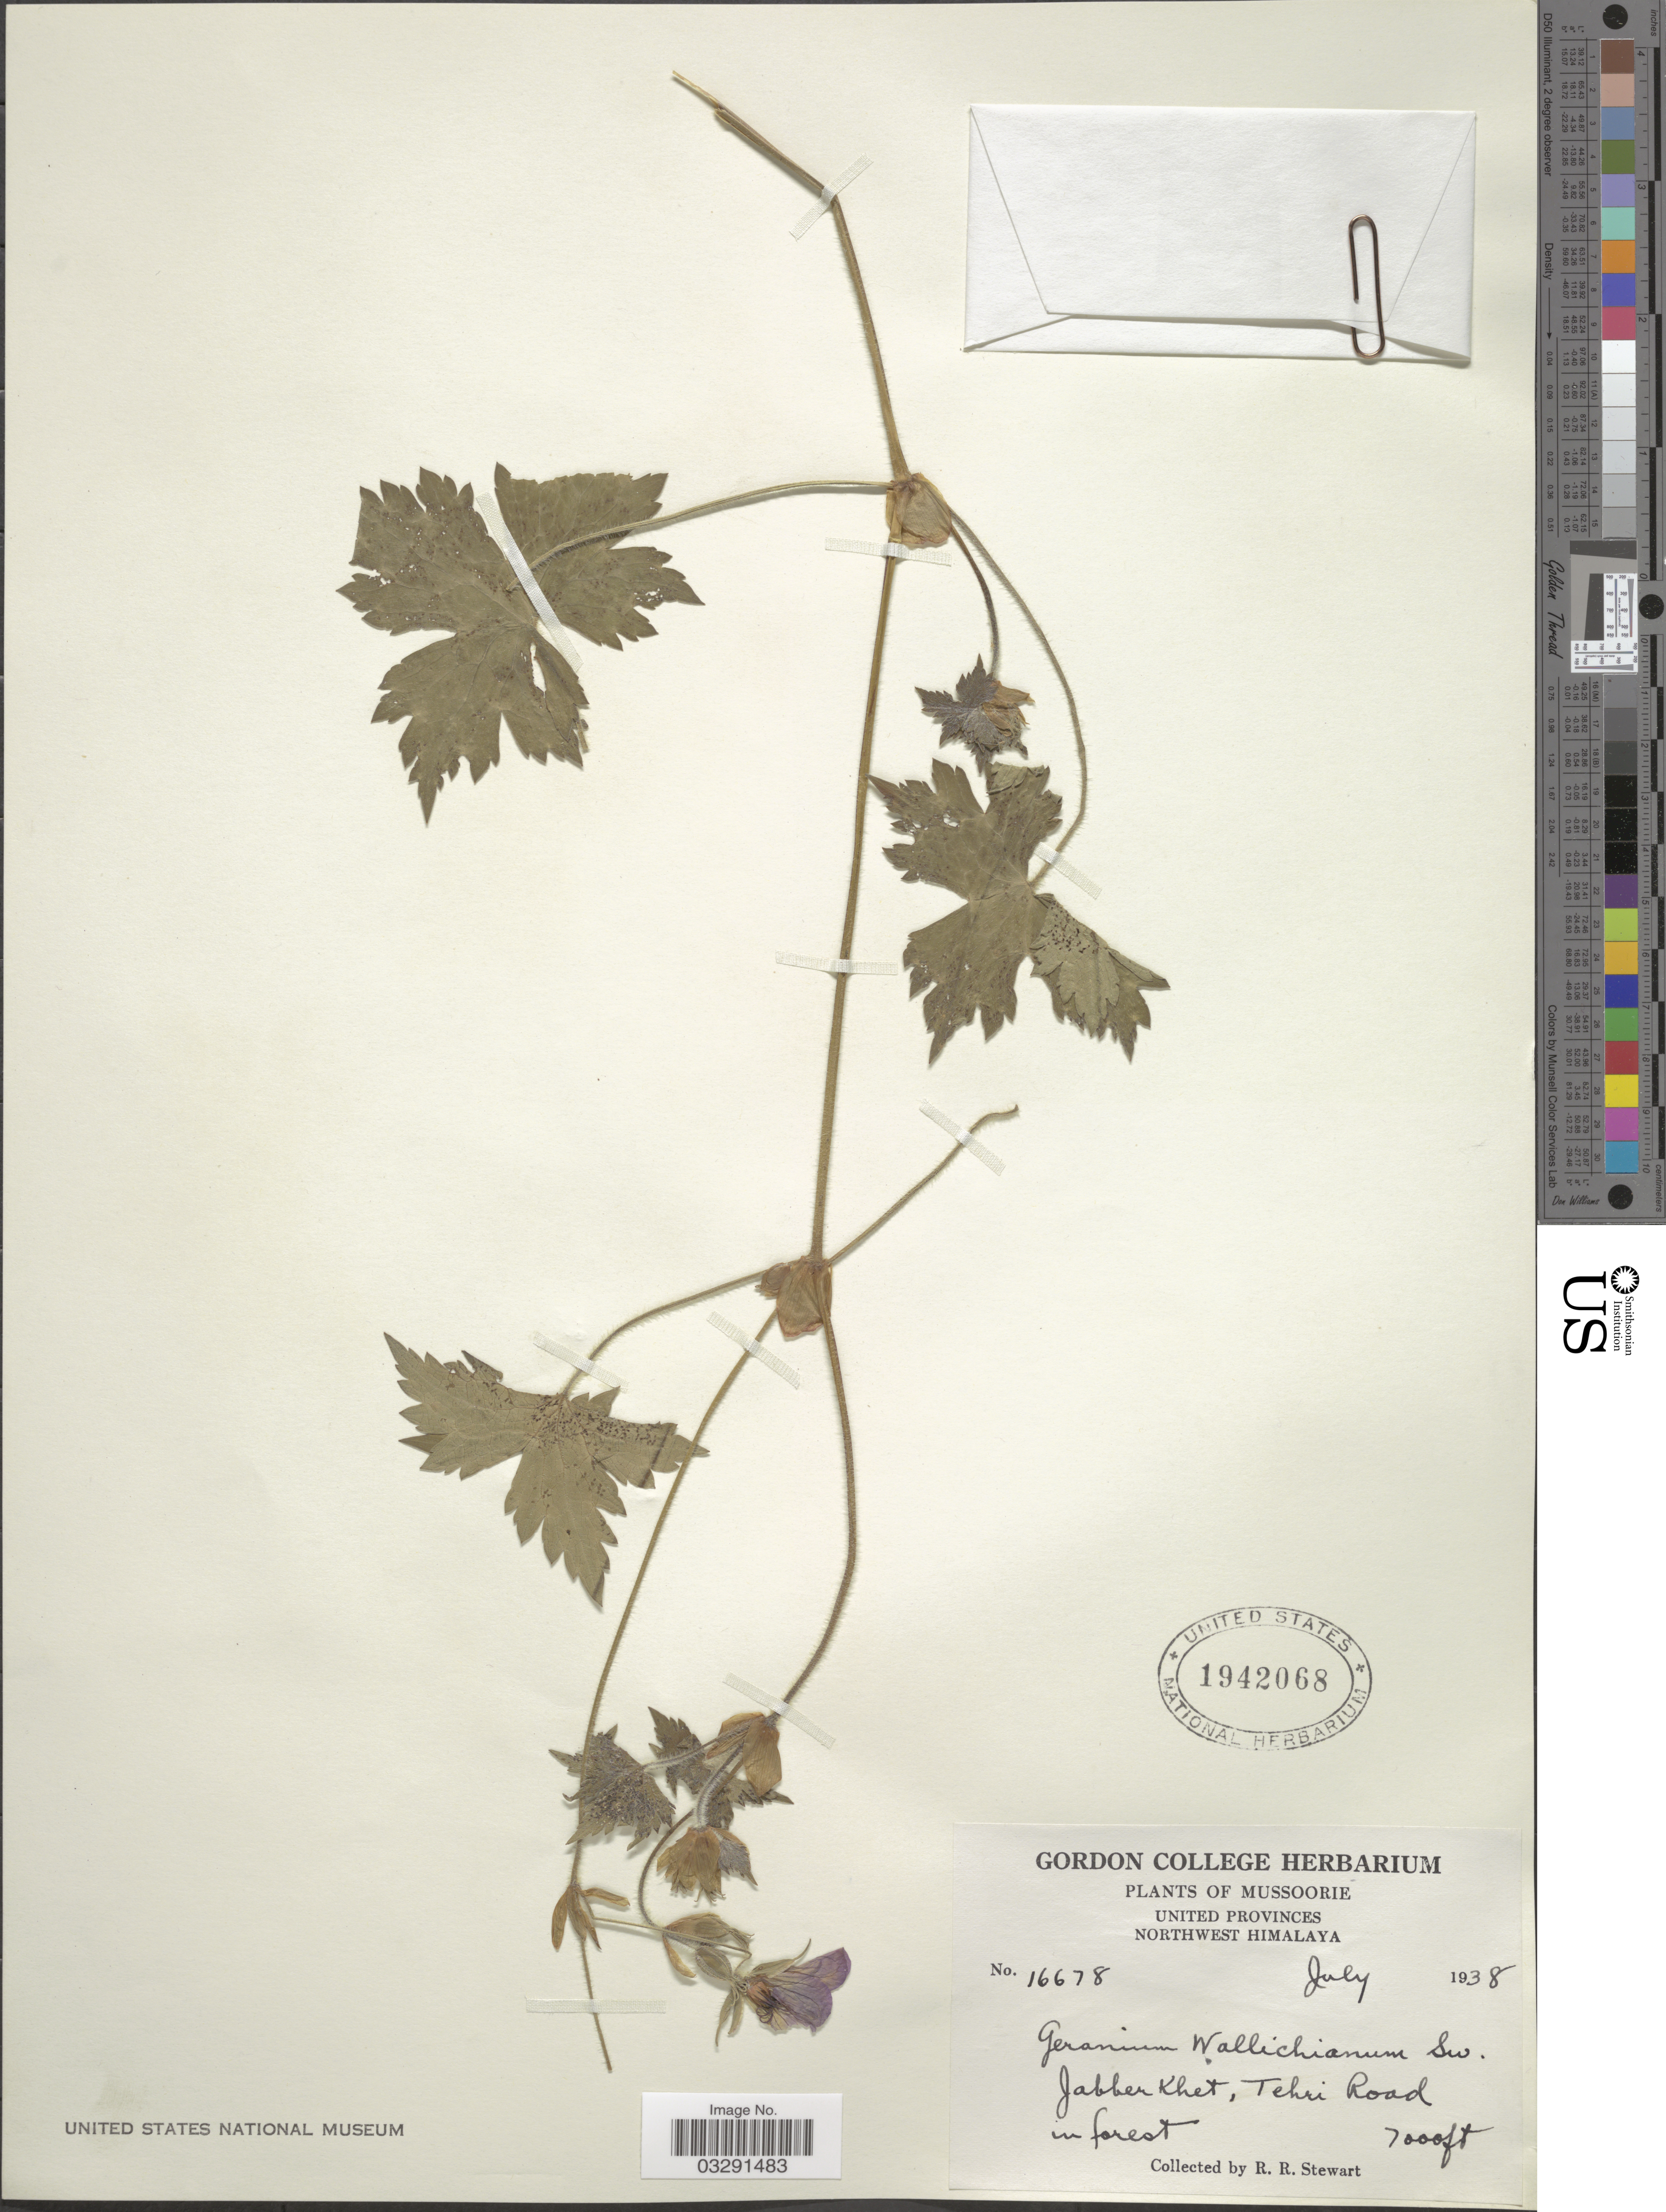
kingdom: Plantae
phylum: Tracheophyta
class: Magnoliopsida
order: Geraniales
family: Geraniaceae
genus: Geranium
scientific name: Geranium wallichianum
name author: D. Don ex Sweet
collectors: R. Stewart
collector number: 16678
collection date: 1938-07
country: India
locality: Mussoorie. United Provinces, Northwest Himalaya. Jabber Khet, Tehri Road.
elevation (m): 2134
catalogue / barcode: US 1942068